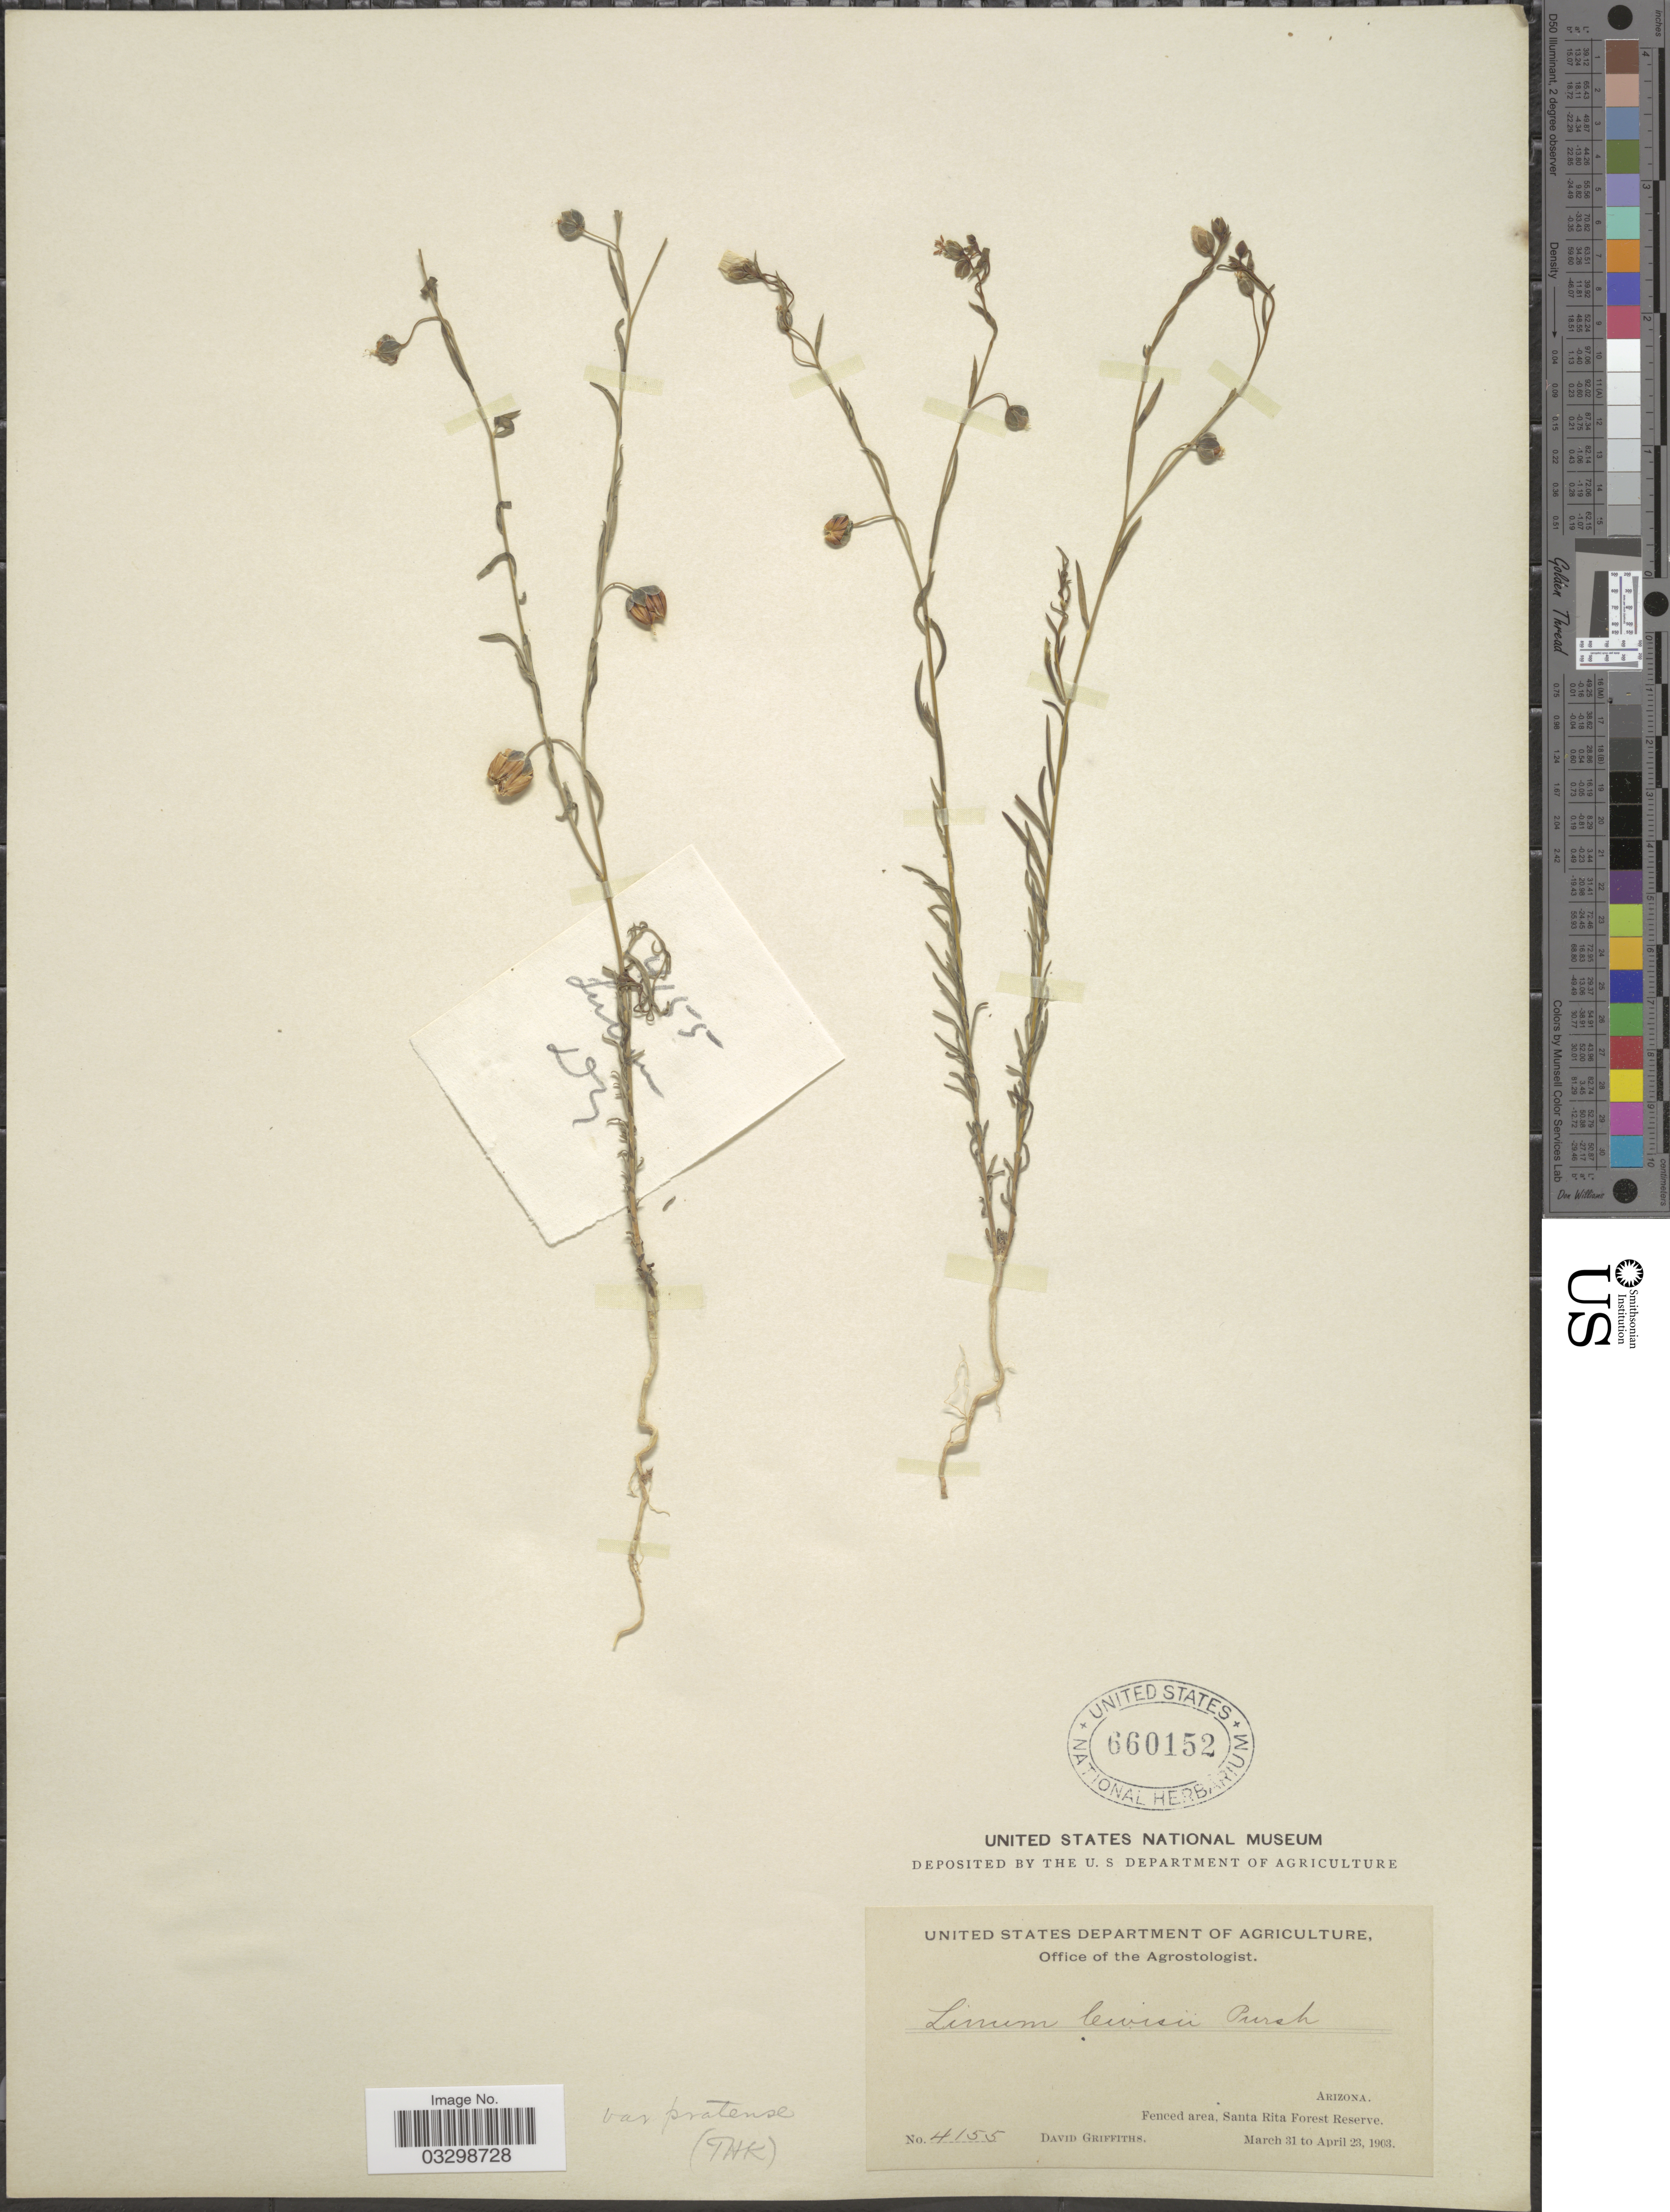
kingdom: Plantae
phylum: Tracheophyta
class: Magnoliopsida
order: Malpighiales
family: Linaceae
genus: Linum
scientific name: Linum lewisii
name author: Pursh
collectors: D. Griffiths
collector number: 4155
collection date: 1903-03-31/1903-04-23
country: United States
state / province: Arizona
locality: Fenced area, Santa Rita Forest Reserve.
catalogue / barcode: US 660152